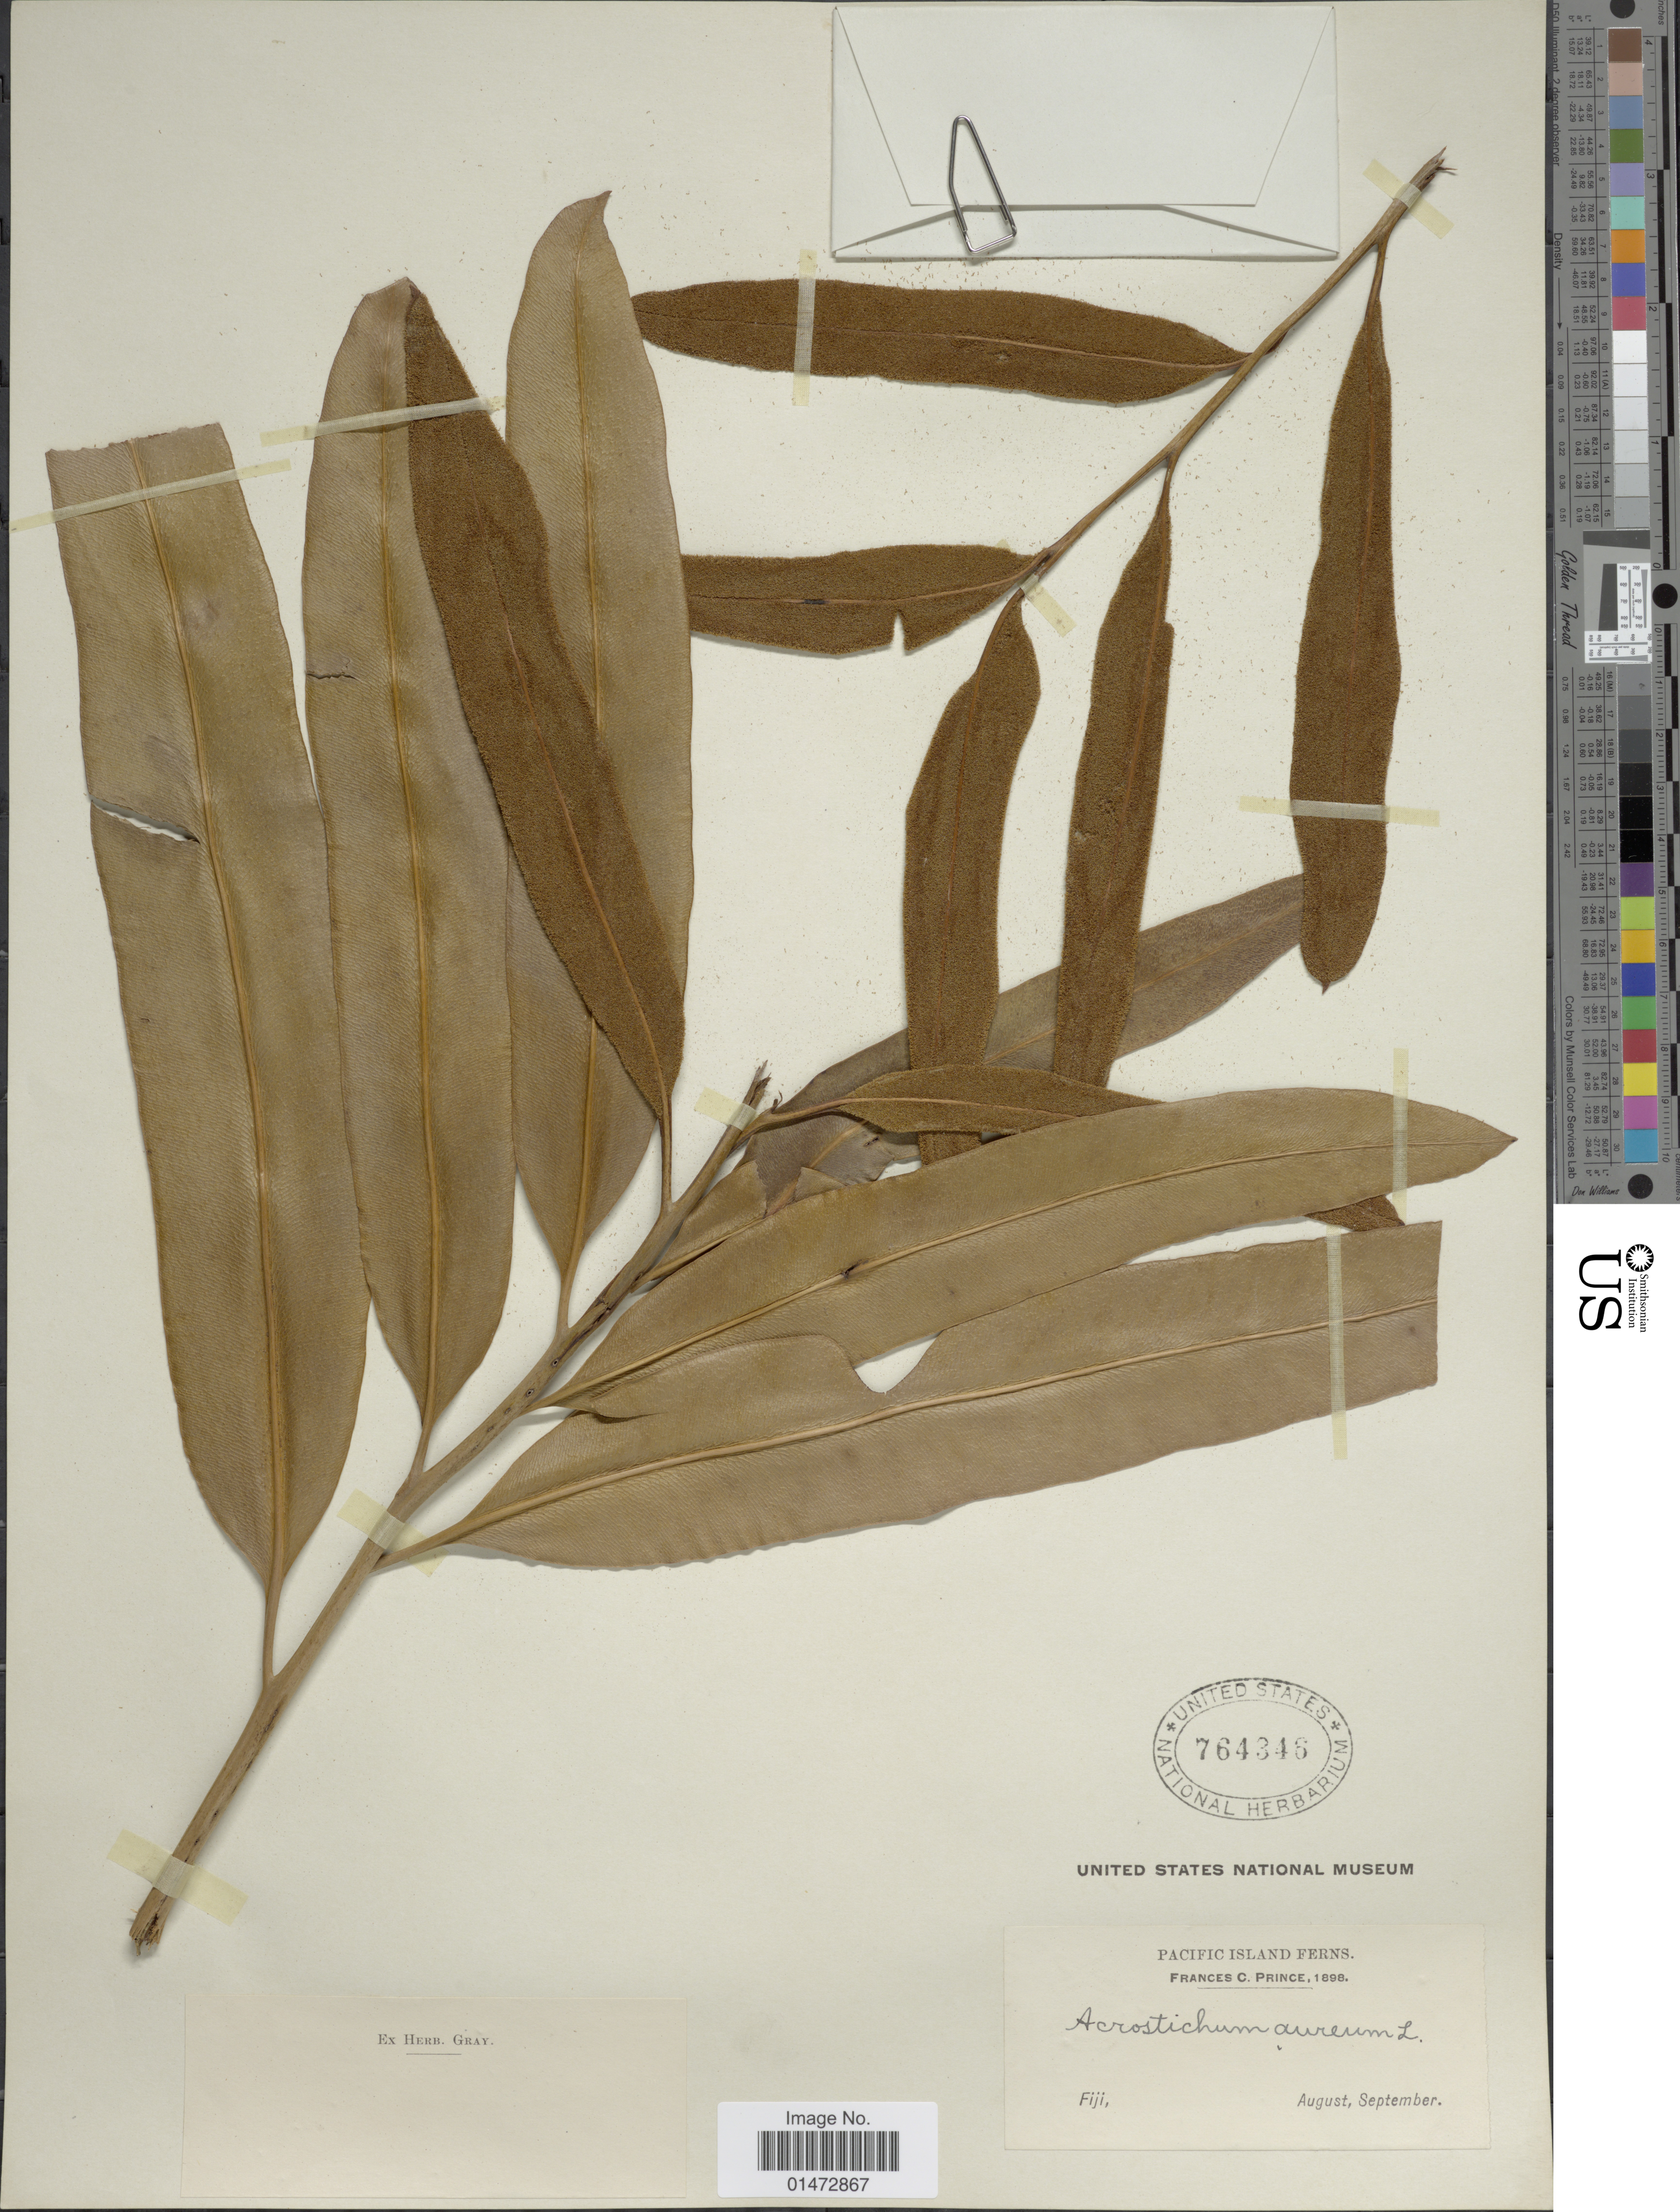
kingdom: Plantae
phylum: Tracheophyta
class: Polypodiopsida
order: Polypodiales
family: Pteridaceae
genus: Acrostichum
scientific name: Acrostichum aureum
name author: L.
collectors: F. Prince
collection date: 1898-08/1898-09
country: Fiji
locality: Pacific Island Ferns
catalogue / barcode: US 764346